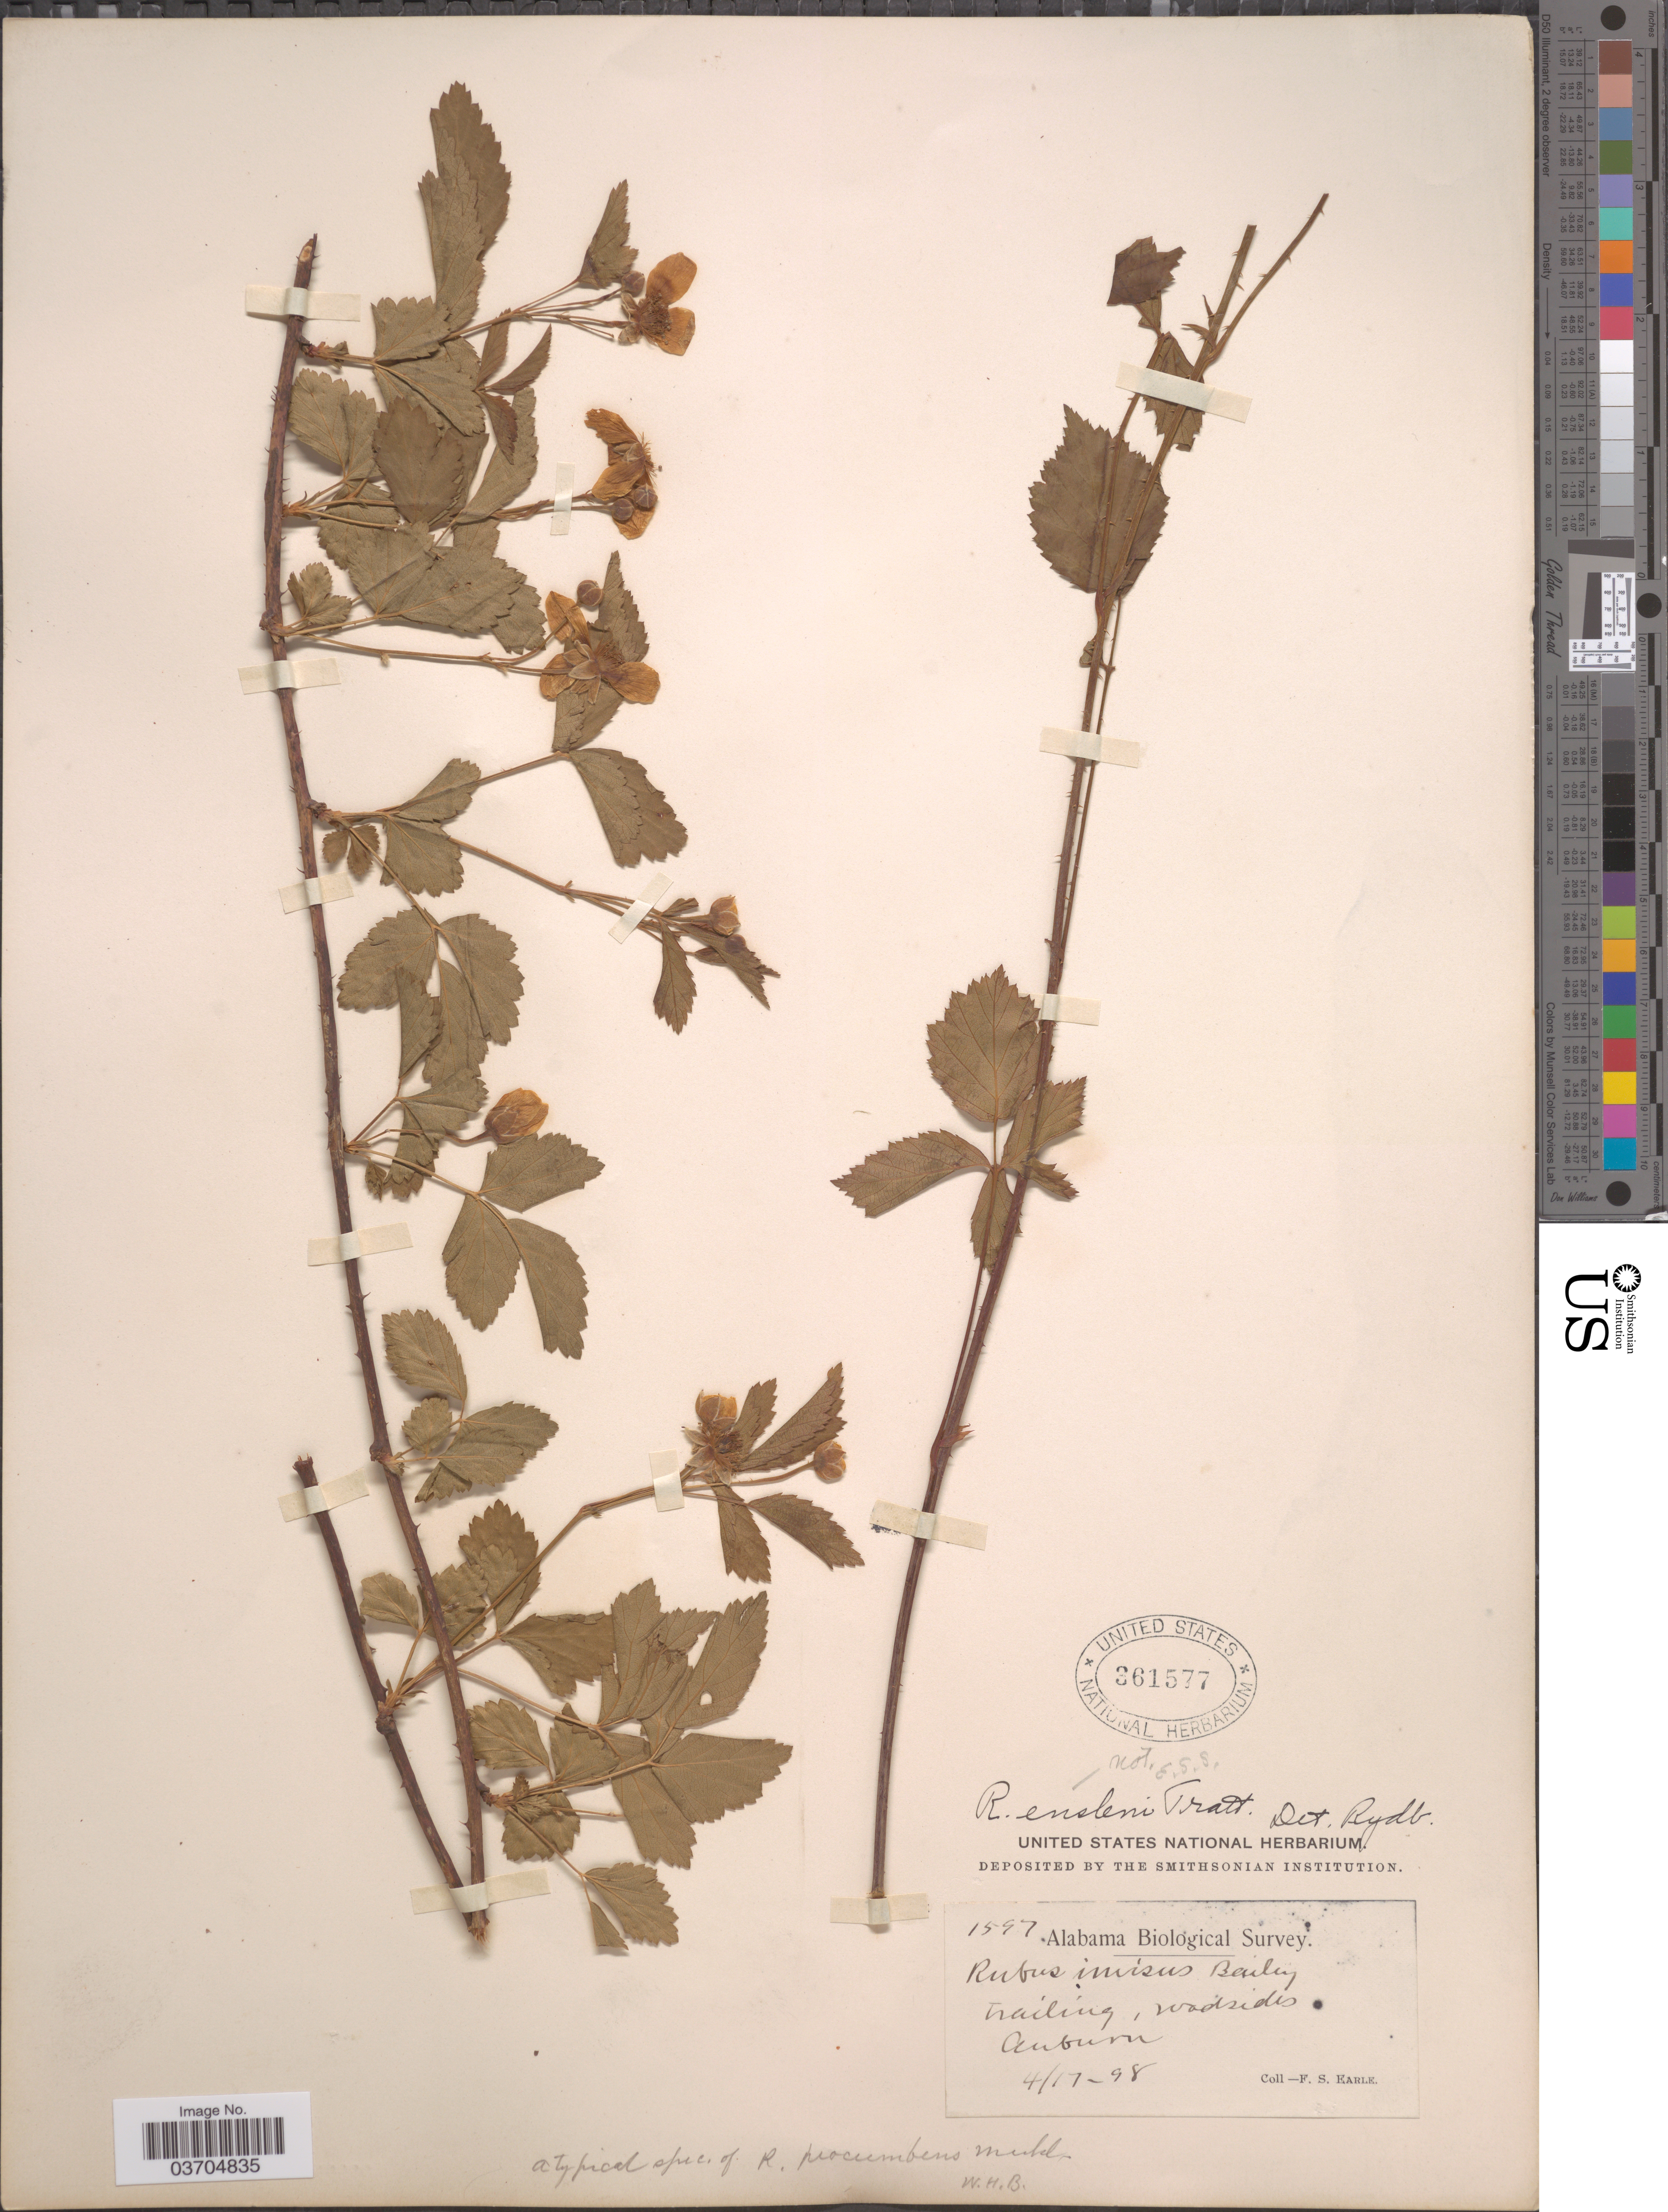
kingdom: Plantae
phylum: Tracheophyta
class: Magnoliopsida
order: Rosales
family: Rosaceae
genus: Rubus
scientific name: Rubus enslenii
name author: Tratt.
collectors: F. S. Earle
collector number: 1597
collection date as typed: Transcribed d/m/y: 17/4/98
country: United States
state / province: Alabama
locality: Auburn.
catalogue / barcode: US 361577